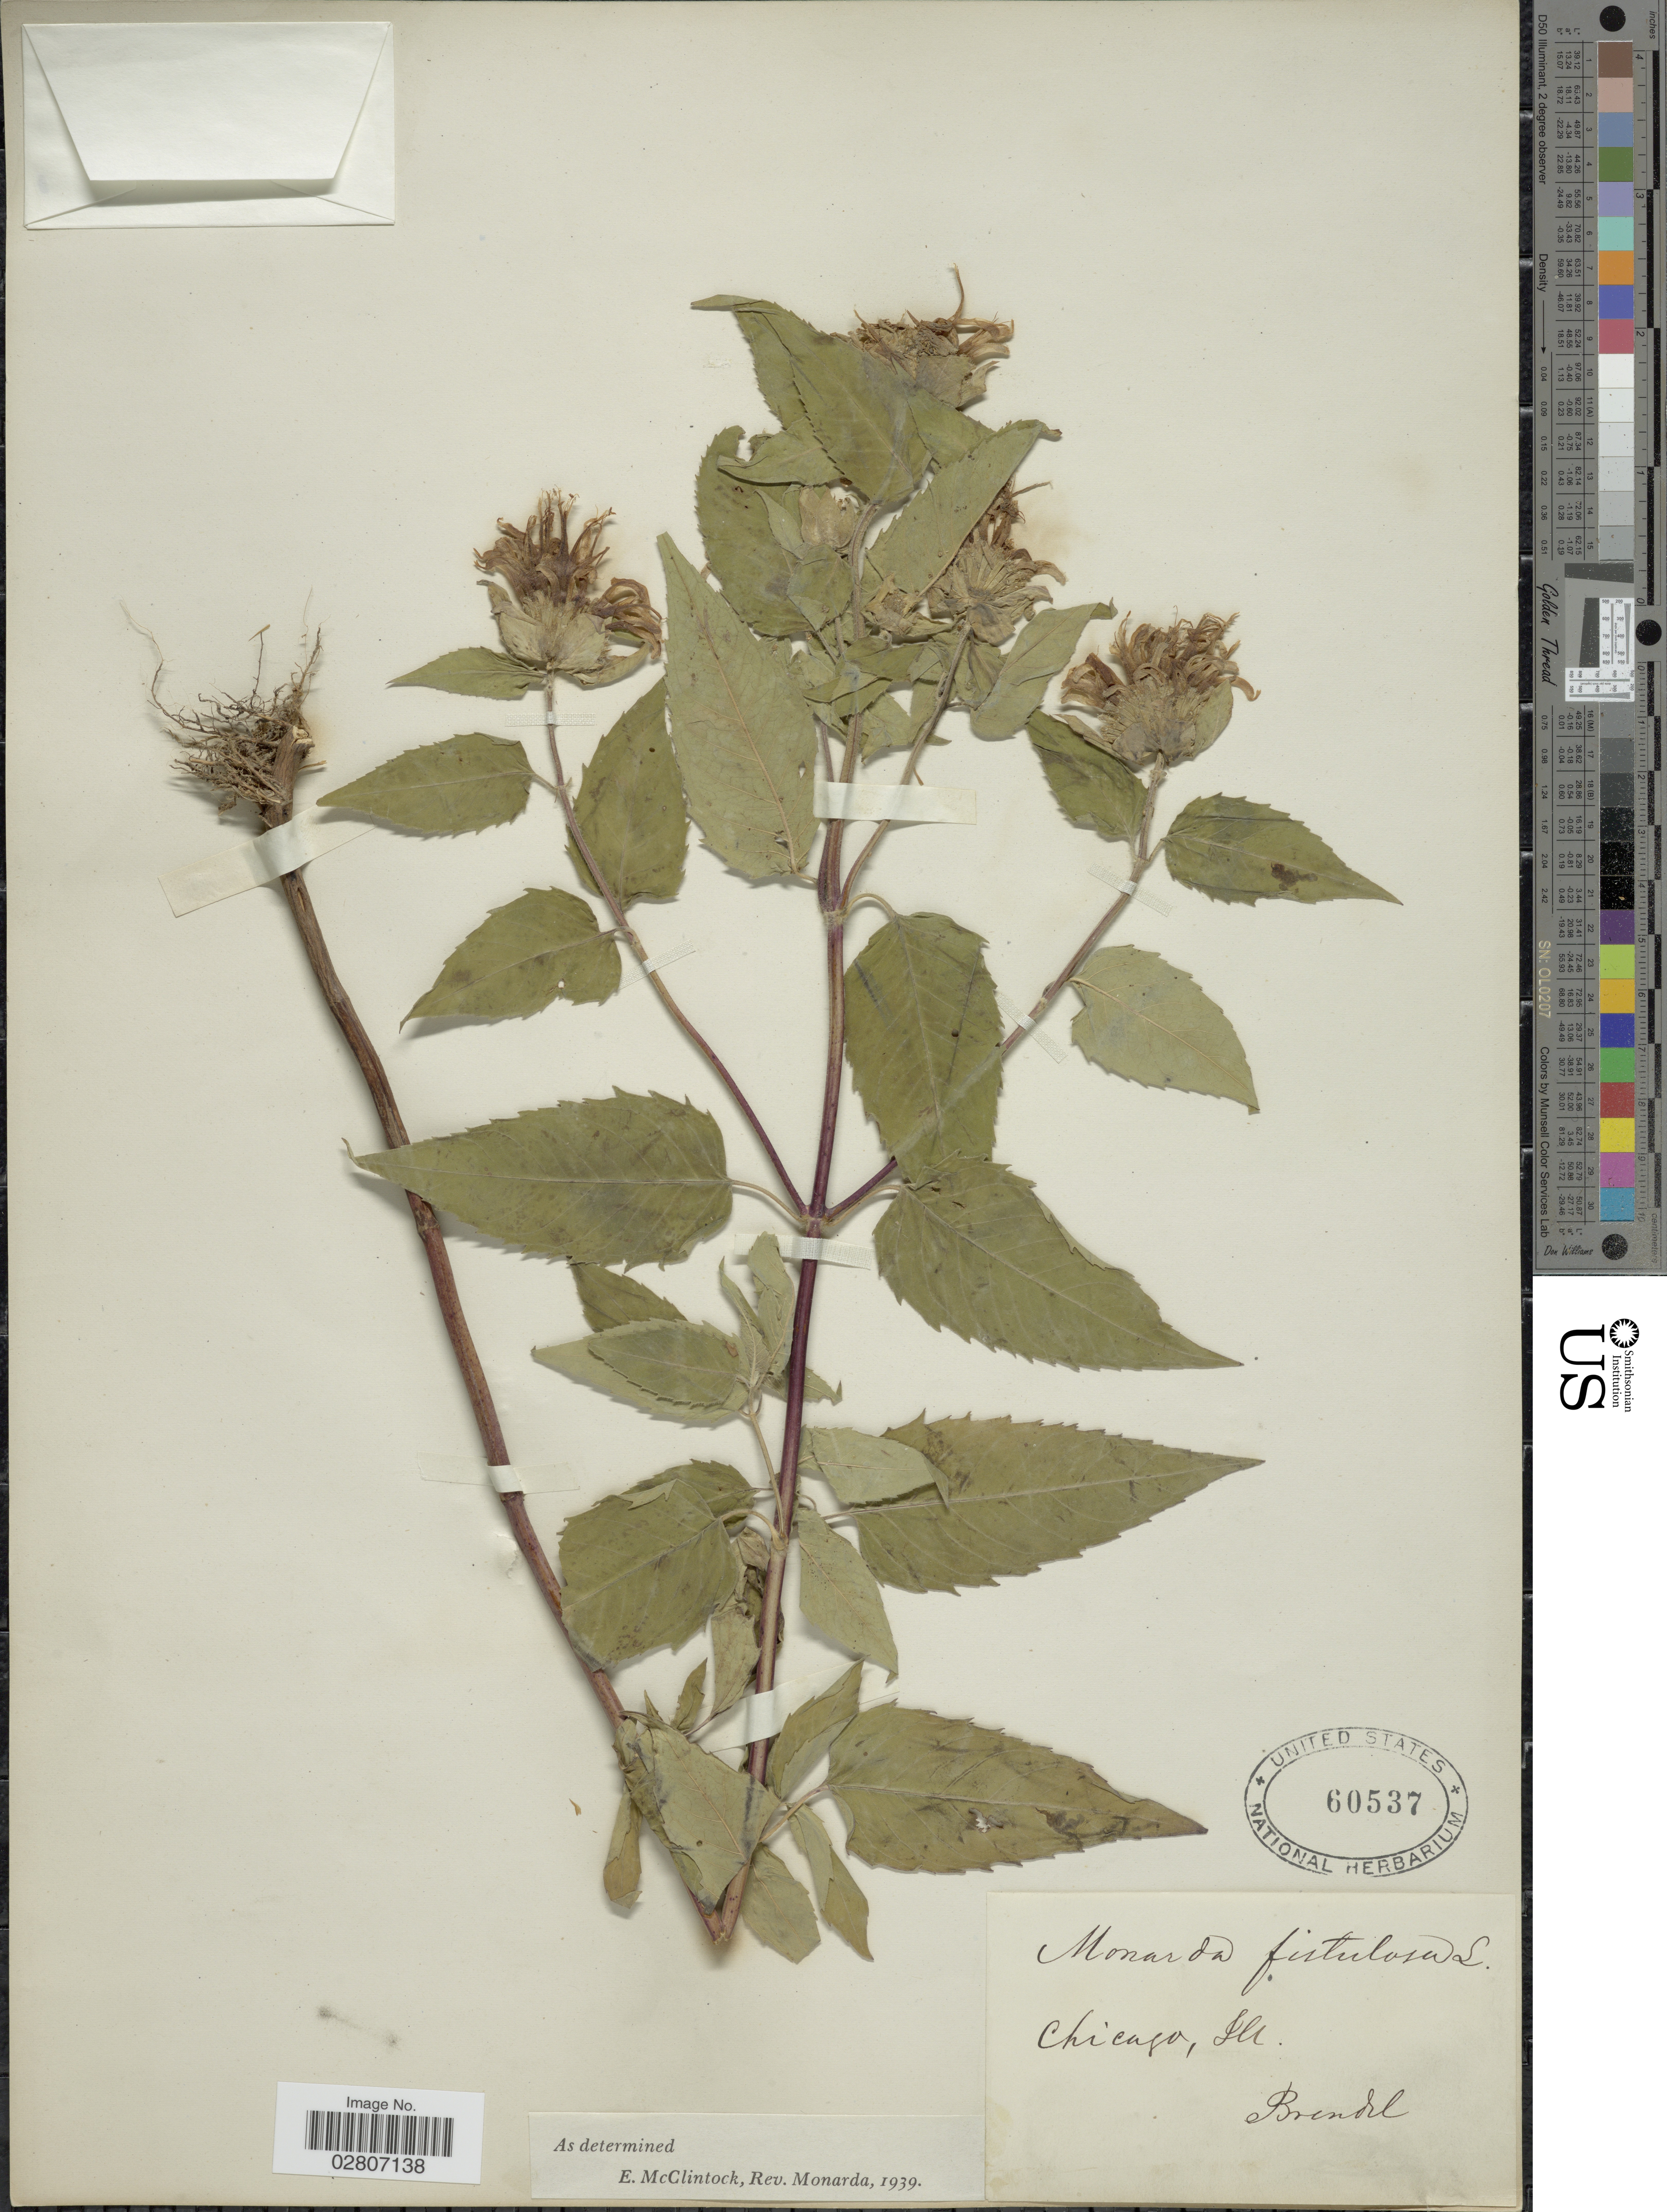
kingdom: Plantae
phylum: Tracheophyta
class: Magnoliopsida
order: Lamiales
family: Lamiaceae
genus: Monarda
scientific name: Monarda fistulosa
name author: L.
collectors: -. Brendel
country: United States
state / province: Illinois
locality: Chicago.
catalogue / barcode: US 60537